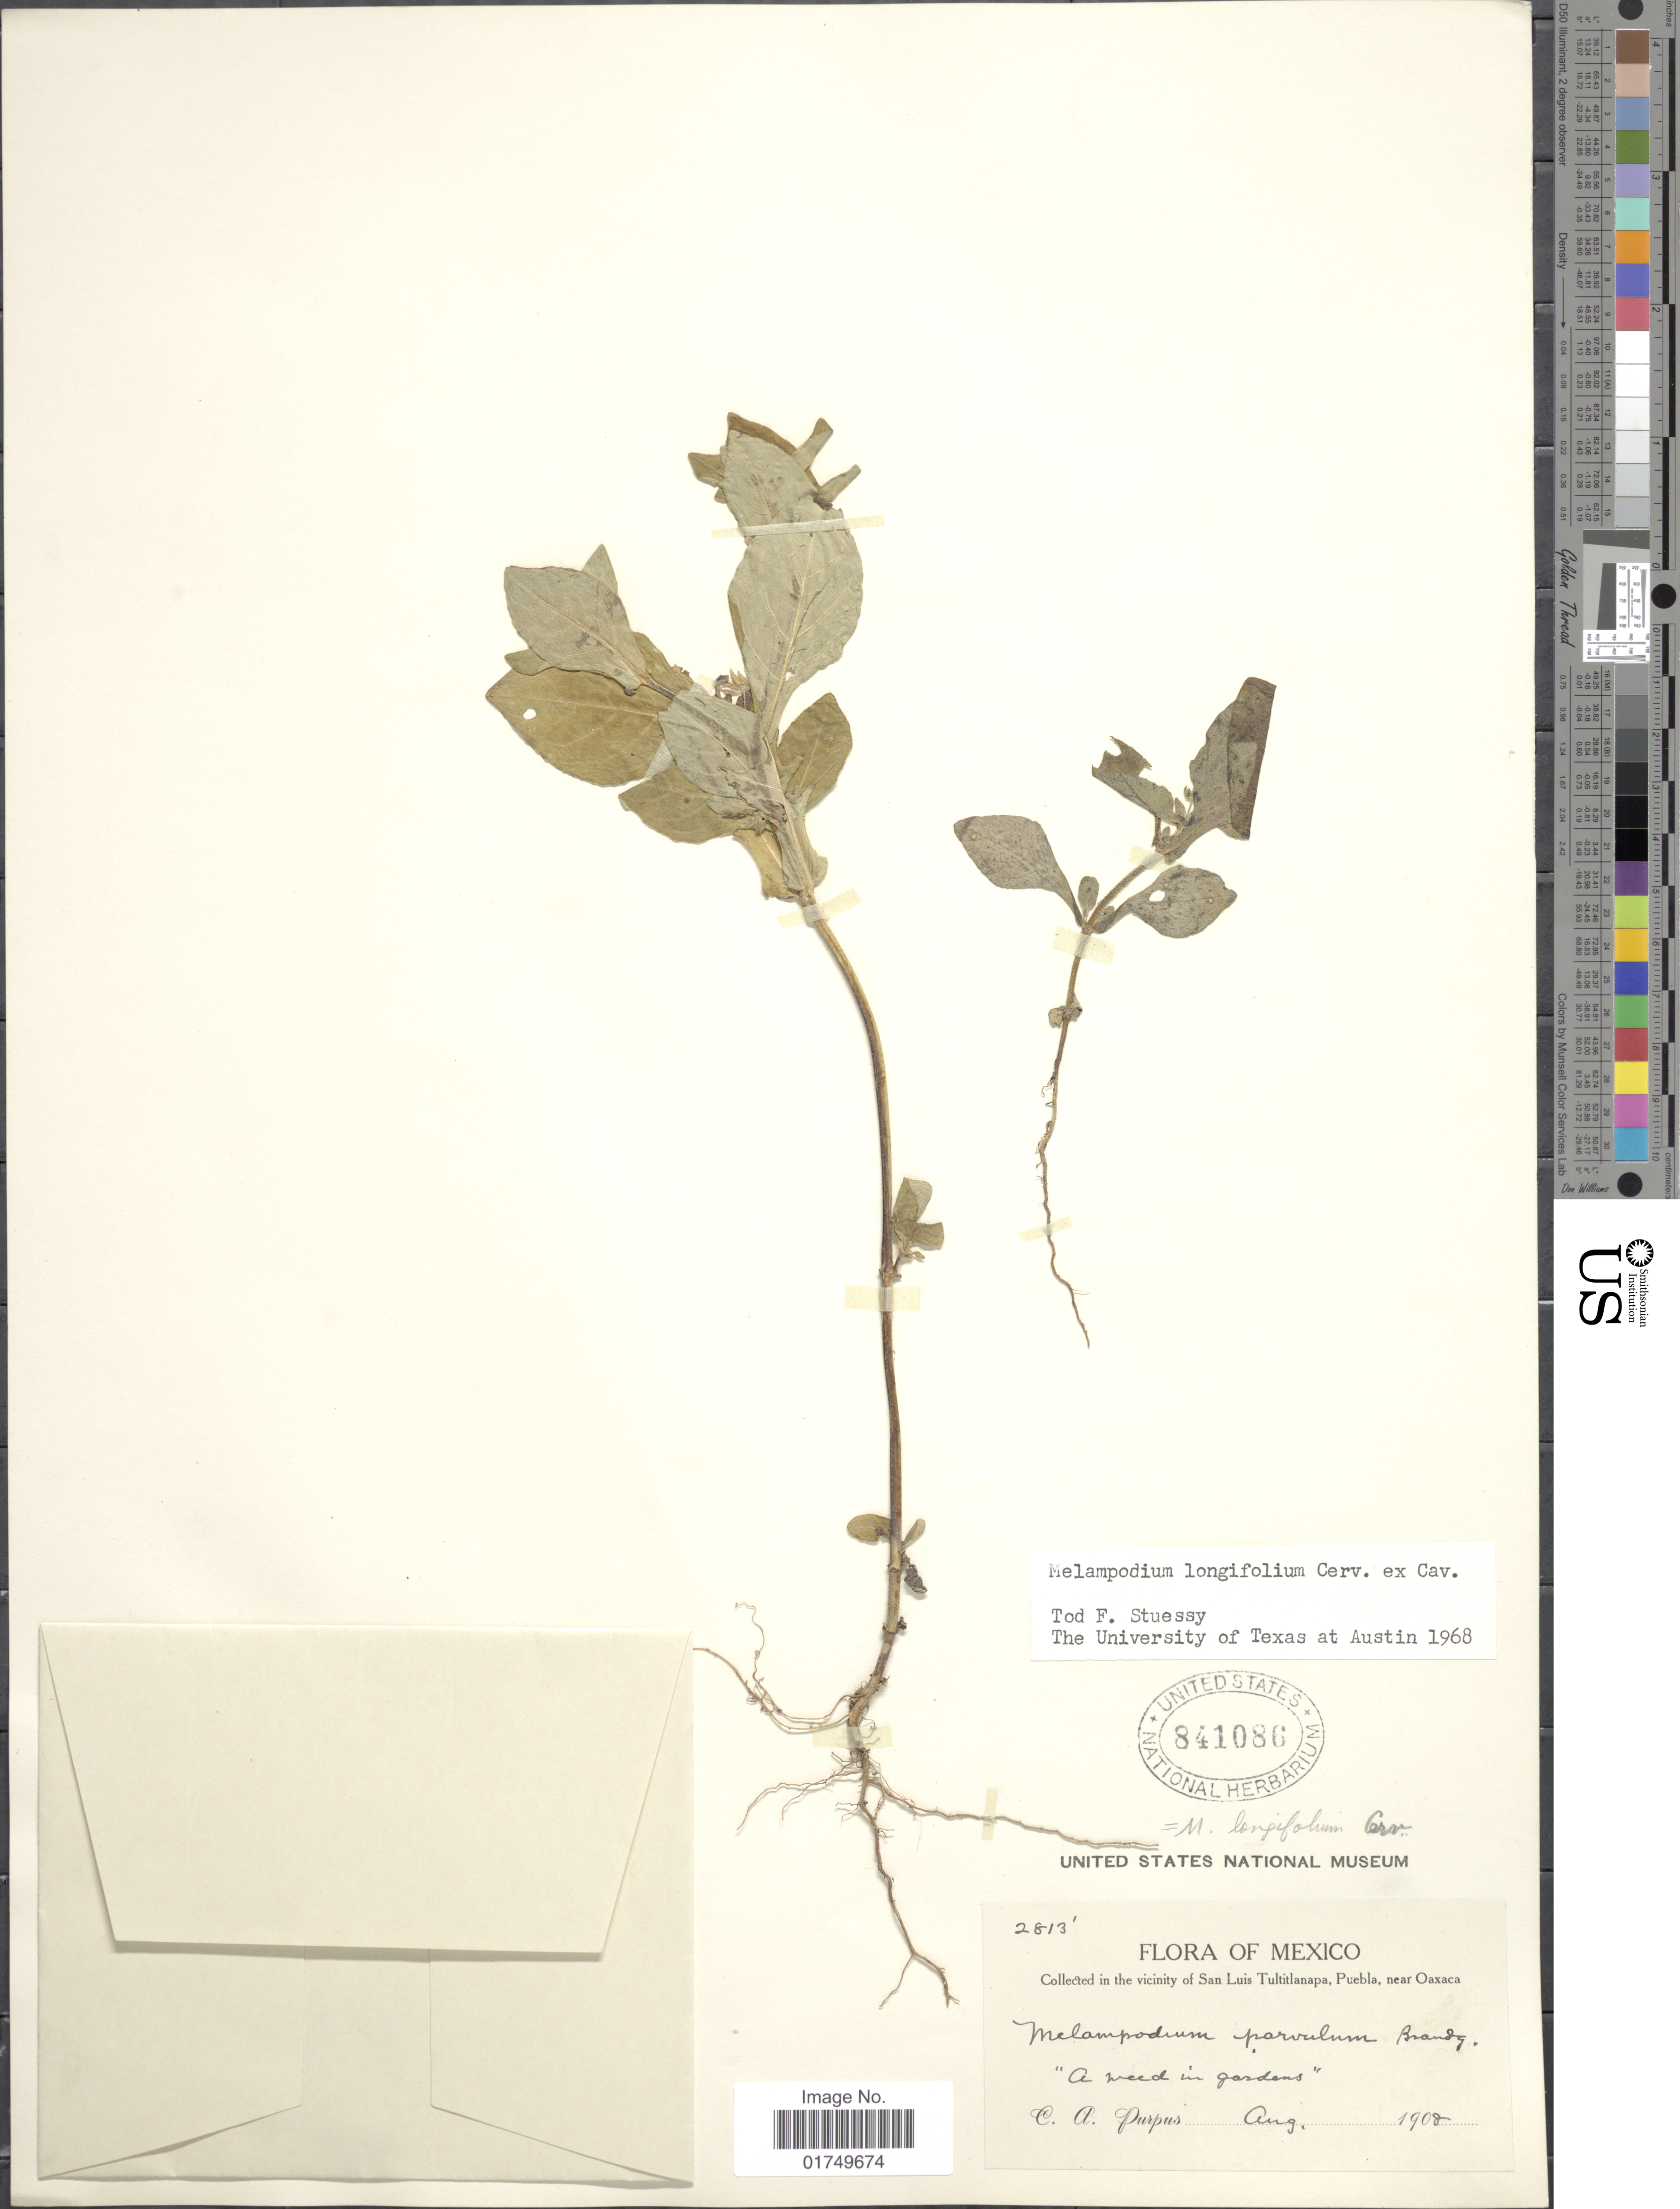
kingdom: Plantae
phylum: Tracheophyta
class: Magnoliopsida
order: Asterales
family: Asteraceae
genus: Melampodium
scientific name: Melampodium longifolium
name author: Cerv. ex Cav.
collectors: C. A. Purpus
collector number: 2813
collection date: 1908-08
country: Mexico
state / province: Puebla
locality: In the vicinity of San Luis Tultitlanapa, Puebla, near Oaxaca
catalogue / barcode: US 841086